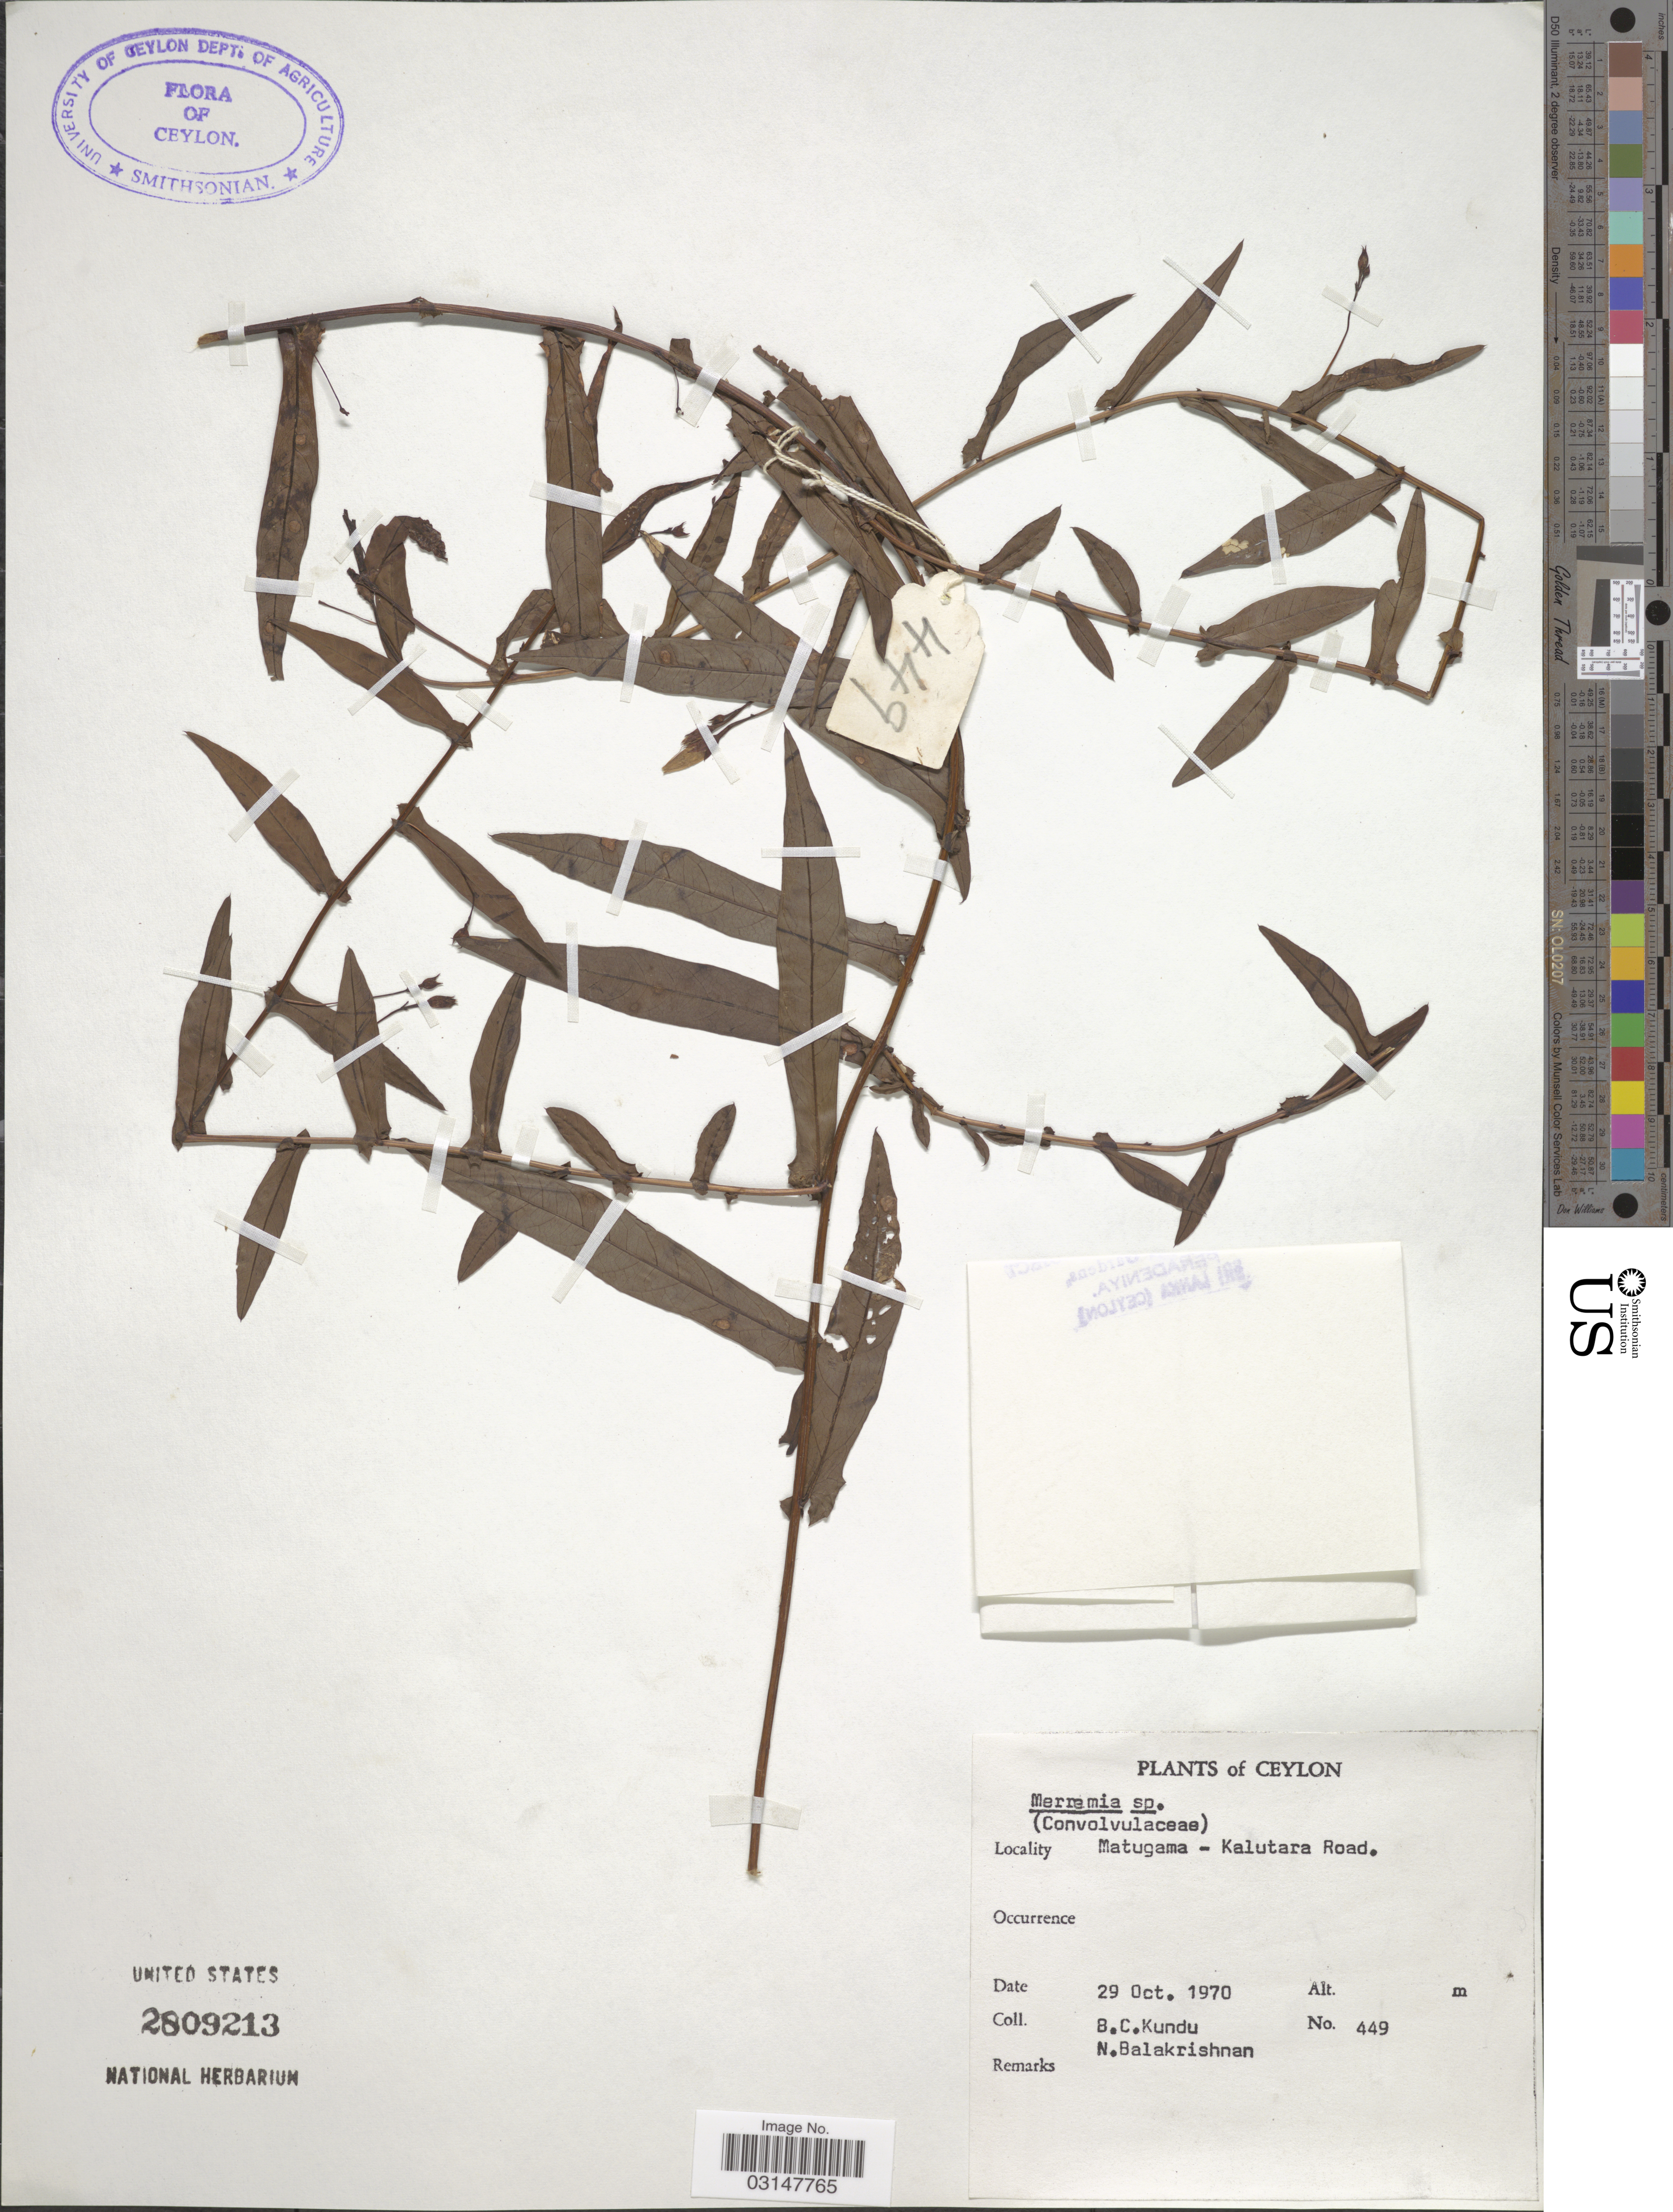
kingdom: Plantae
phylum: Tracheophyta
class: Magnoliopsida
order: Solanales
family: Convolvulaceae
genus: Xenostegia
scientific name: Xenostegia tridentata subsp. hastata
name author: (Ooststr.) Parmar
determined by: Strong, Mark T., (BOT), Smithsonian Institution - National Museum of Natural History (UNITED STATES)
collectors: B. C. Kundu & N. Balakrishnan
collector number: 449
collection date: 1970-10-29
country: Sri Lanka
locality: Ceylon. Matugama-Kalutara Road.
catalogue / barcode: US 2809213